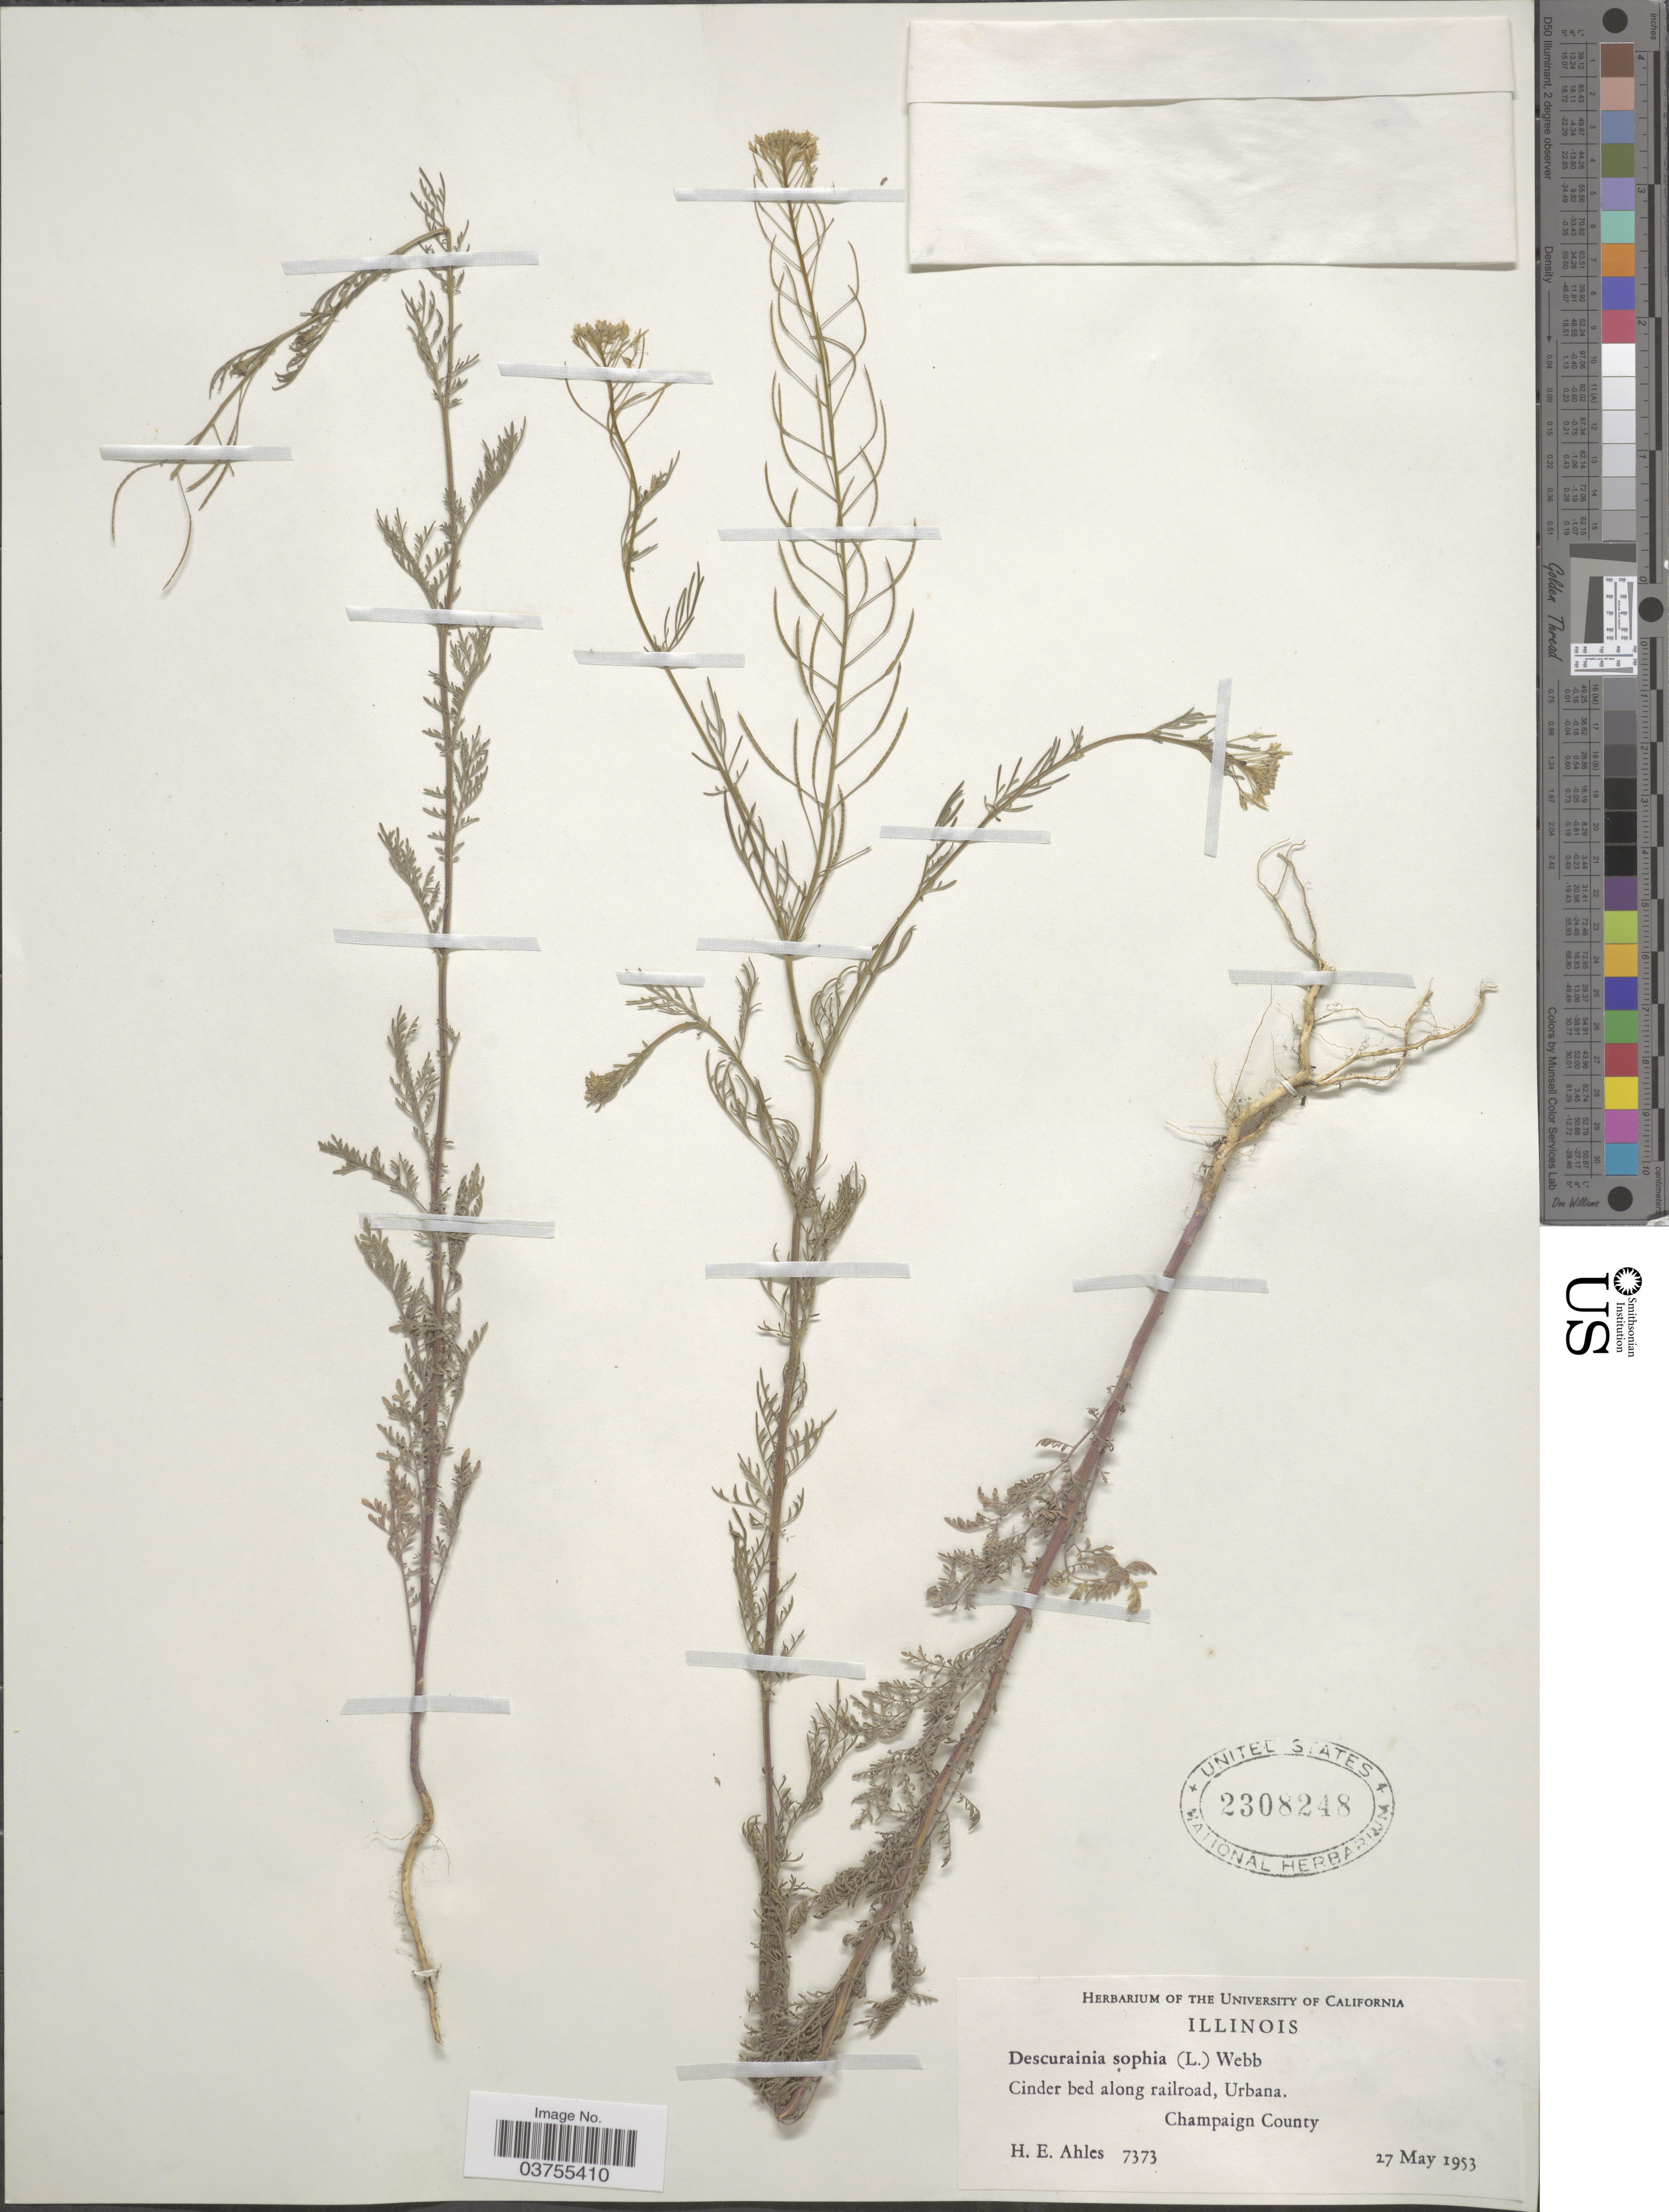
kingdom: Plantae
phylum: Tracheophyta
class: Magnoliopsida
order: Brassicales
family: Brassicaceae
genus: Descurainia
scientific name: Descurainia sophia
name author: (L.) Webb ex Prantl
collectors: H. E. Ahles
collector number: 7373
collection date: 1953-05-27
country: United States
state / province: Illinois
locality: Cinder bed along railroad, Urbana. Champaign County.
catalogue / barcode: US 2308248